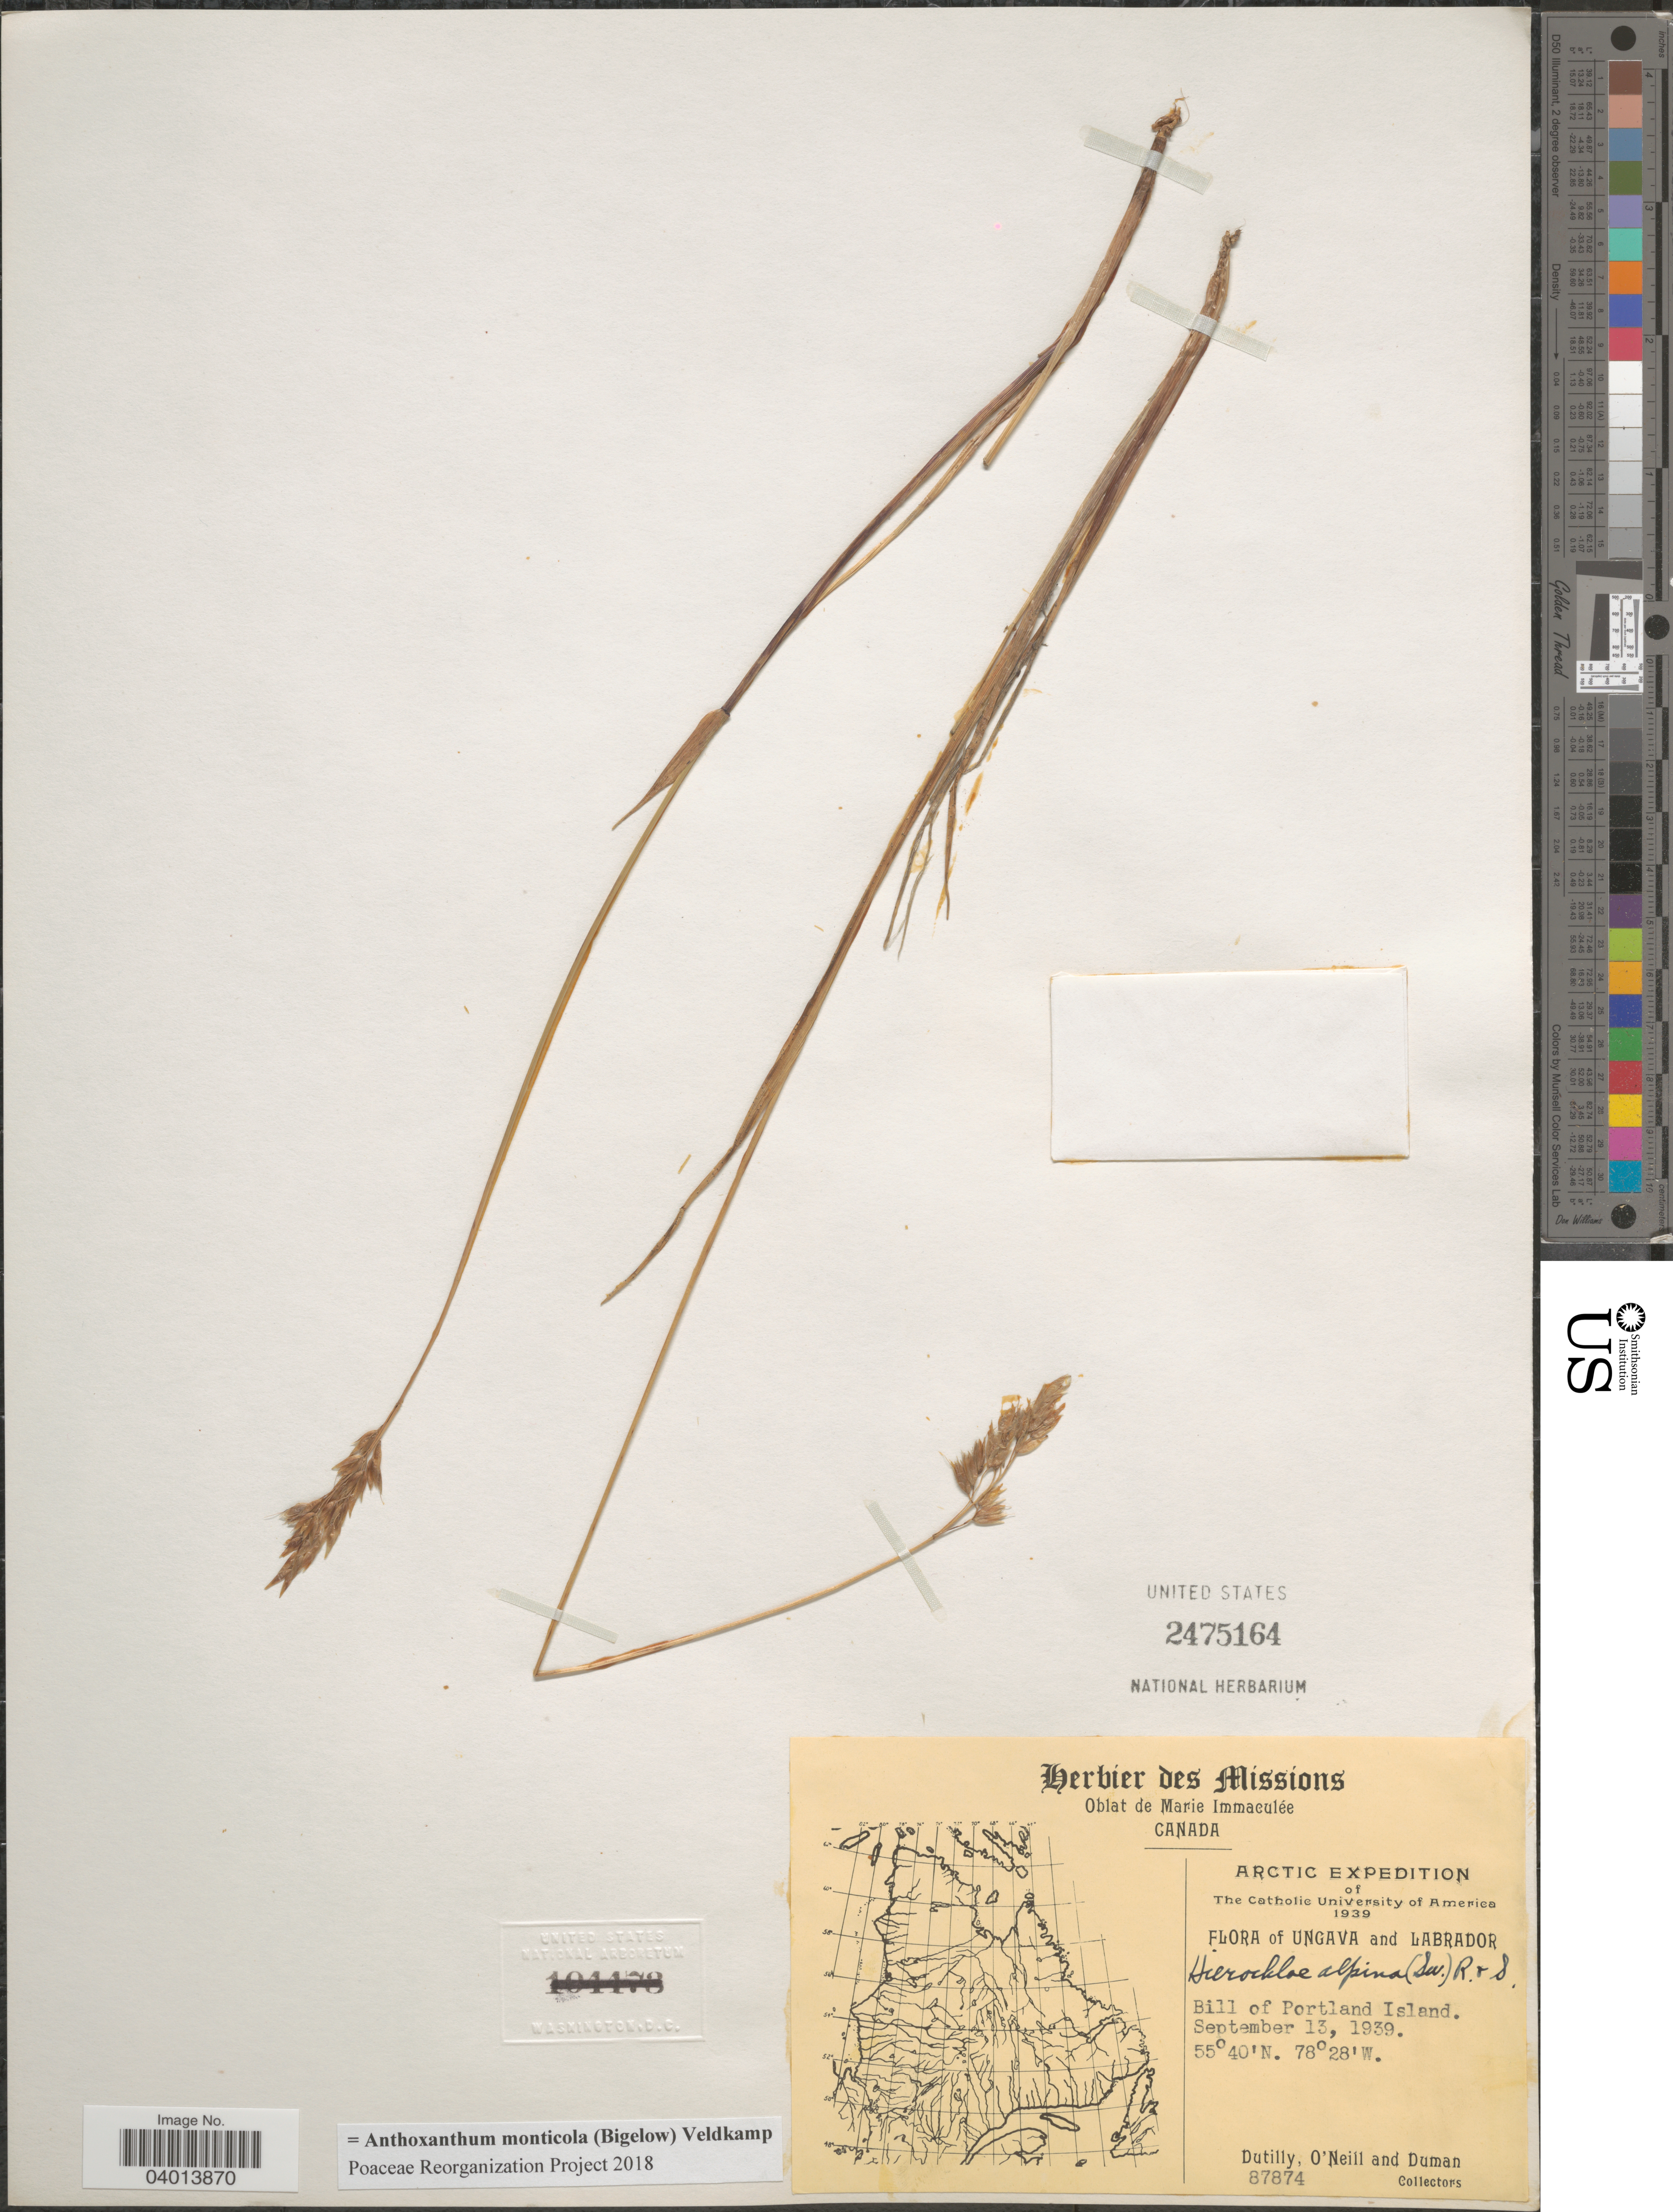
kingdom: Plantae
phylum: Tracheophyta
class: Liliopsida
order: Poales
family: Poaceae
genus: Anthoxanthum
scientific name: Anthoxanthum monticola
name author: (Bigelow) Veldkamp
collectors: -. Dutilly, -. O'Neill & -. Duman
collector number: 87874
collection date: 1939-09-13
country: Canada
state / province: Newfoundland and Labrador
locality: Ungava and Labrador. Bill of Portland Island.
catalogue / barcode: US 2475164